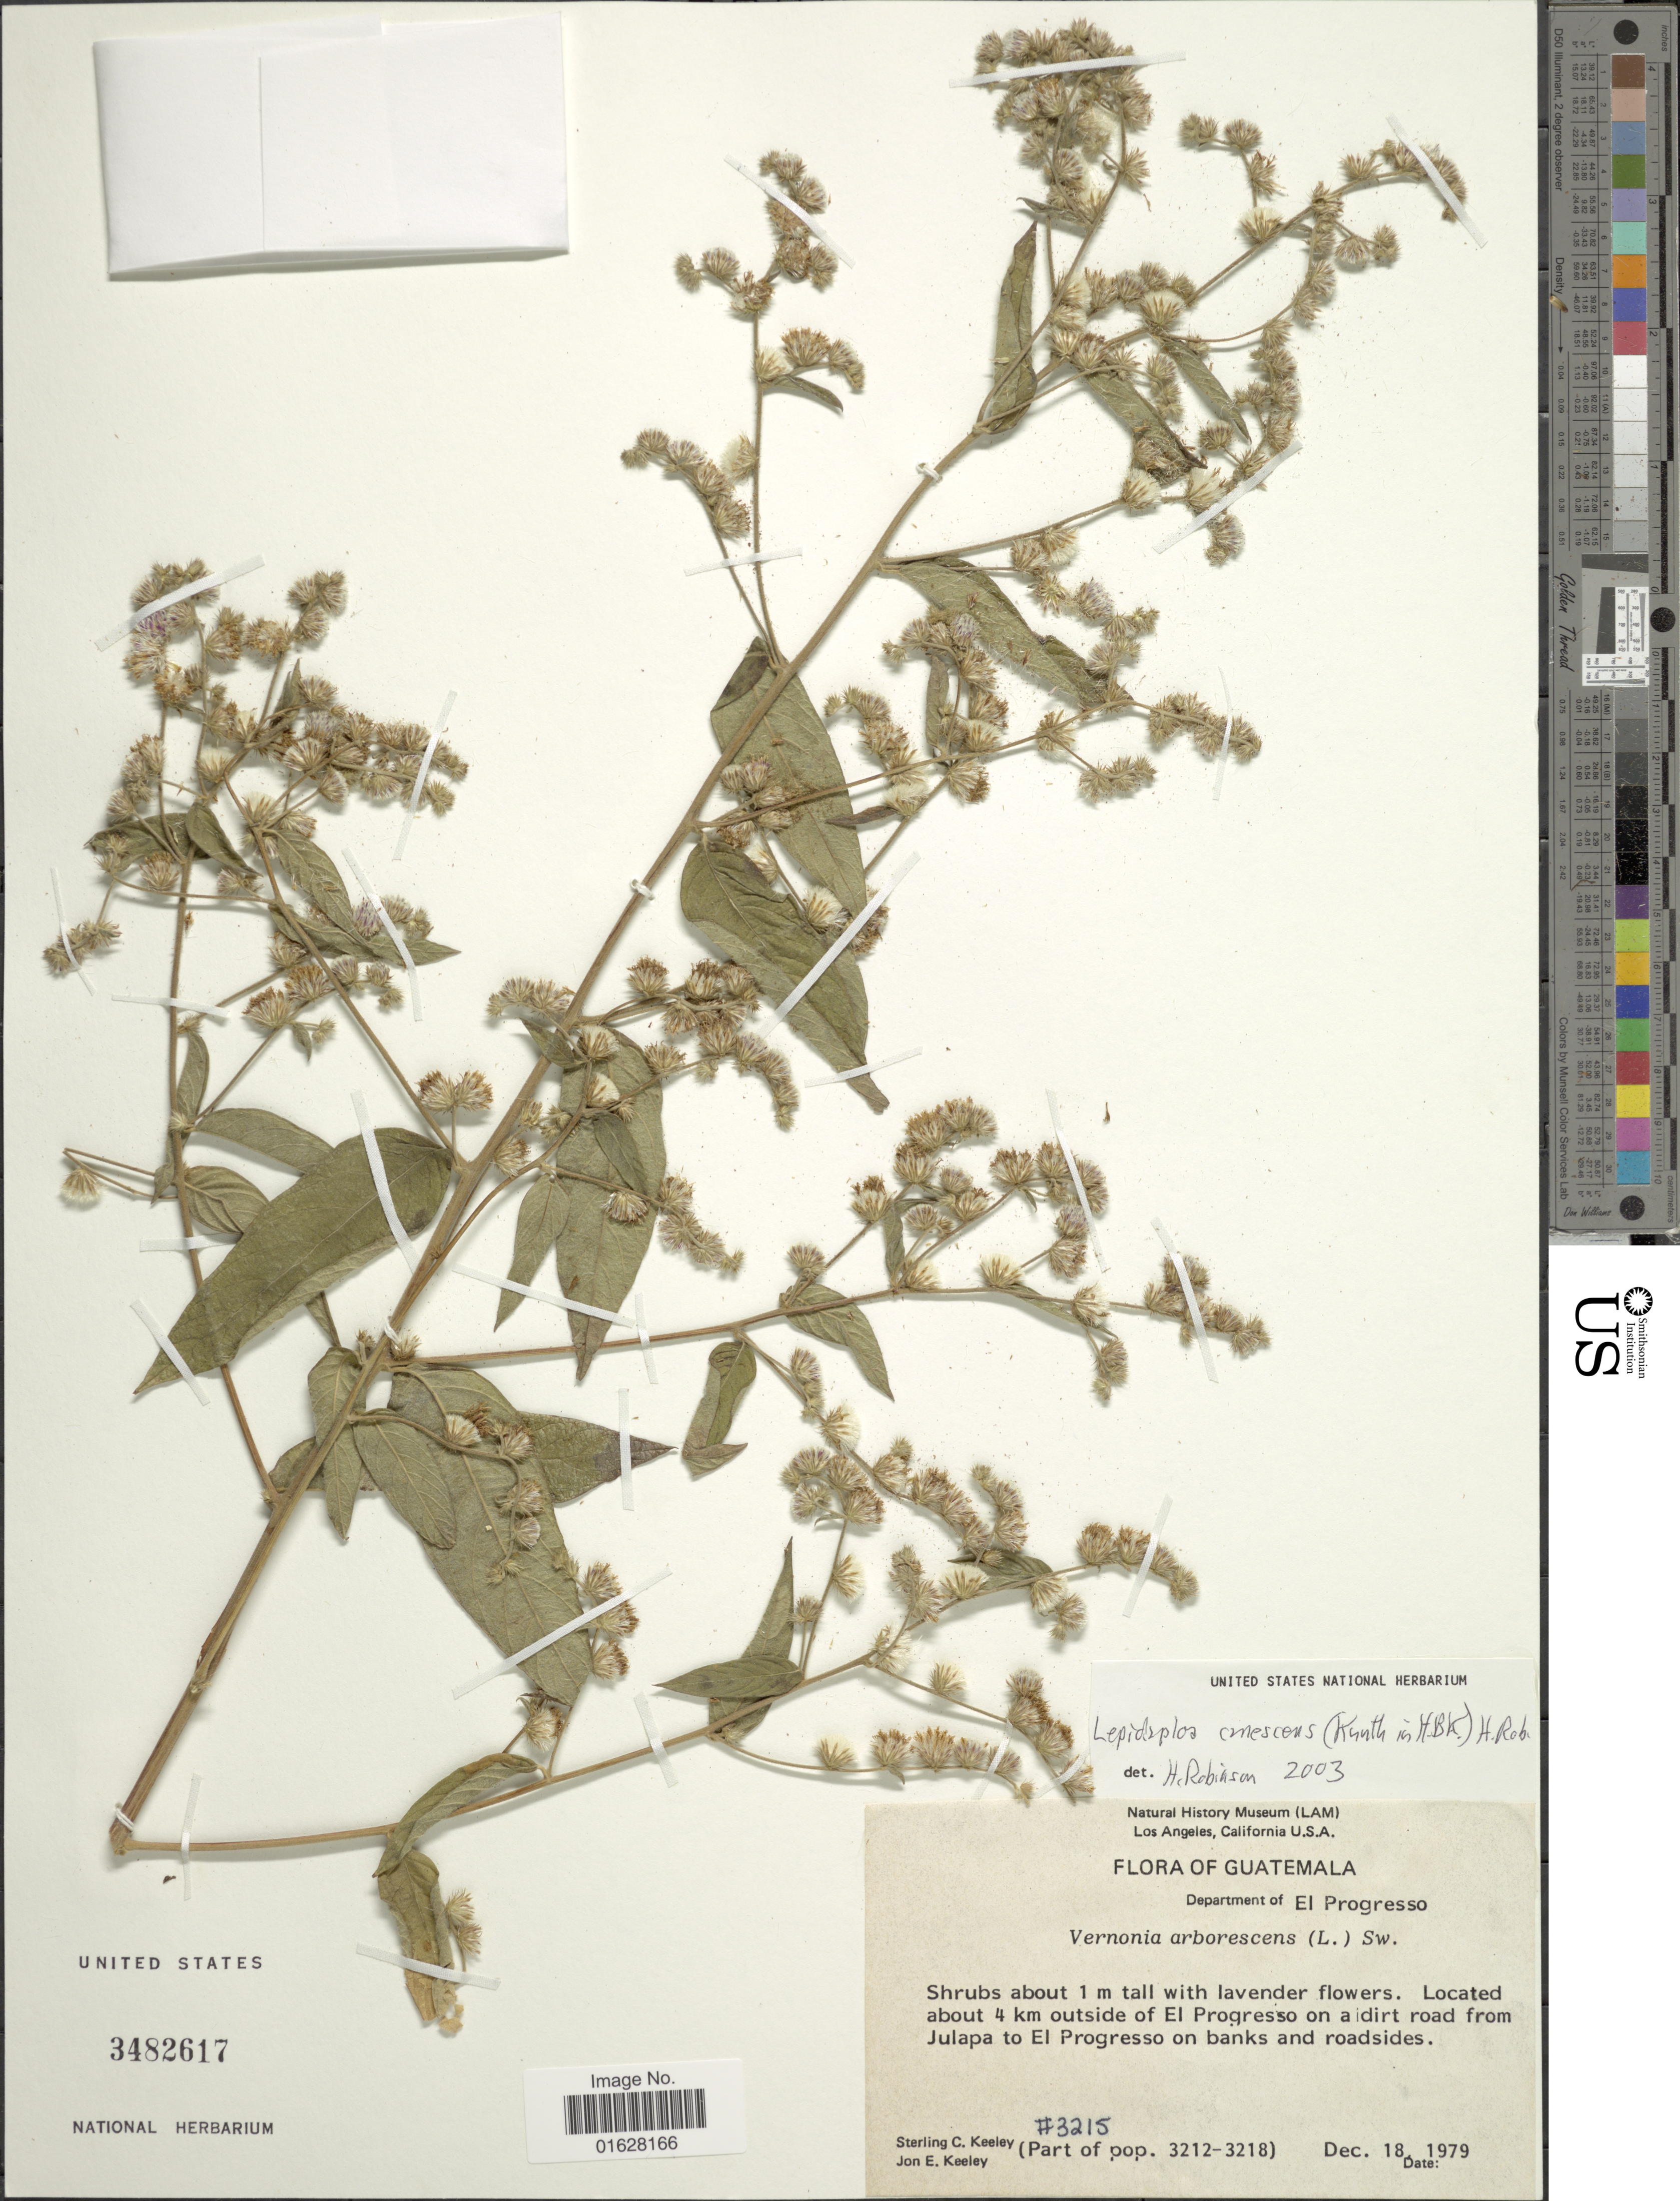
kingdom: Plantae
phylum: Tracheophyta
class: Magnoliopsida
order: Asterales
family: Asteraceae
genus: Lepidaploa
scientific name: Lepidaploa canescens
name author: (Kunth) H. Rob.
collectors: S. C. Keeley & J. E. Keeley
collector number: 3215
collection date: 1979-12-18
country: Guatemala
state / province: El Progreso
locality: Department of El Progresso, about 4 km outside of El Progresso on a dirt road from Julapa to El Progresso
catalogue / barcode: US 3482617